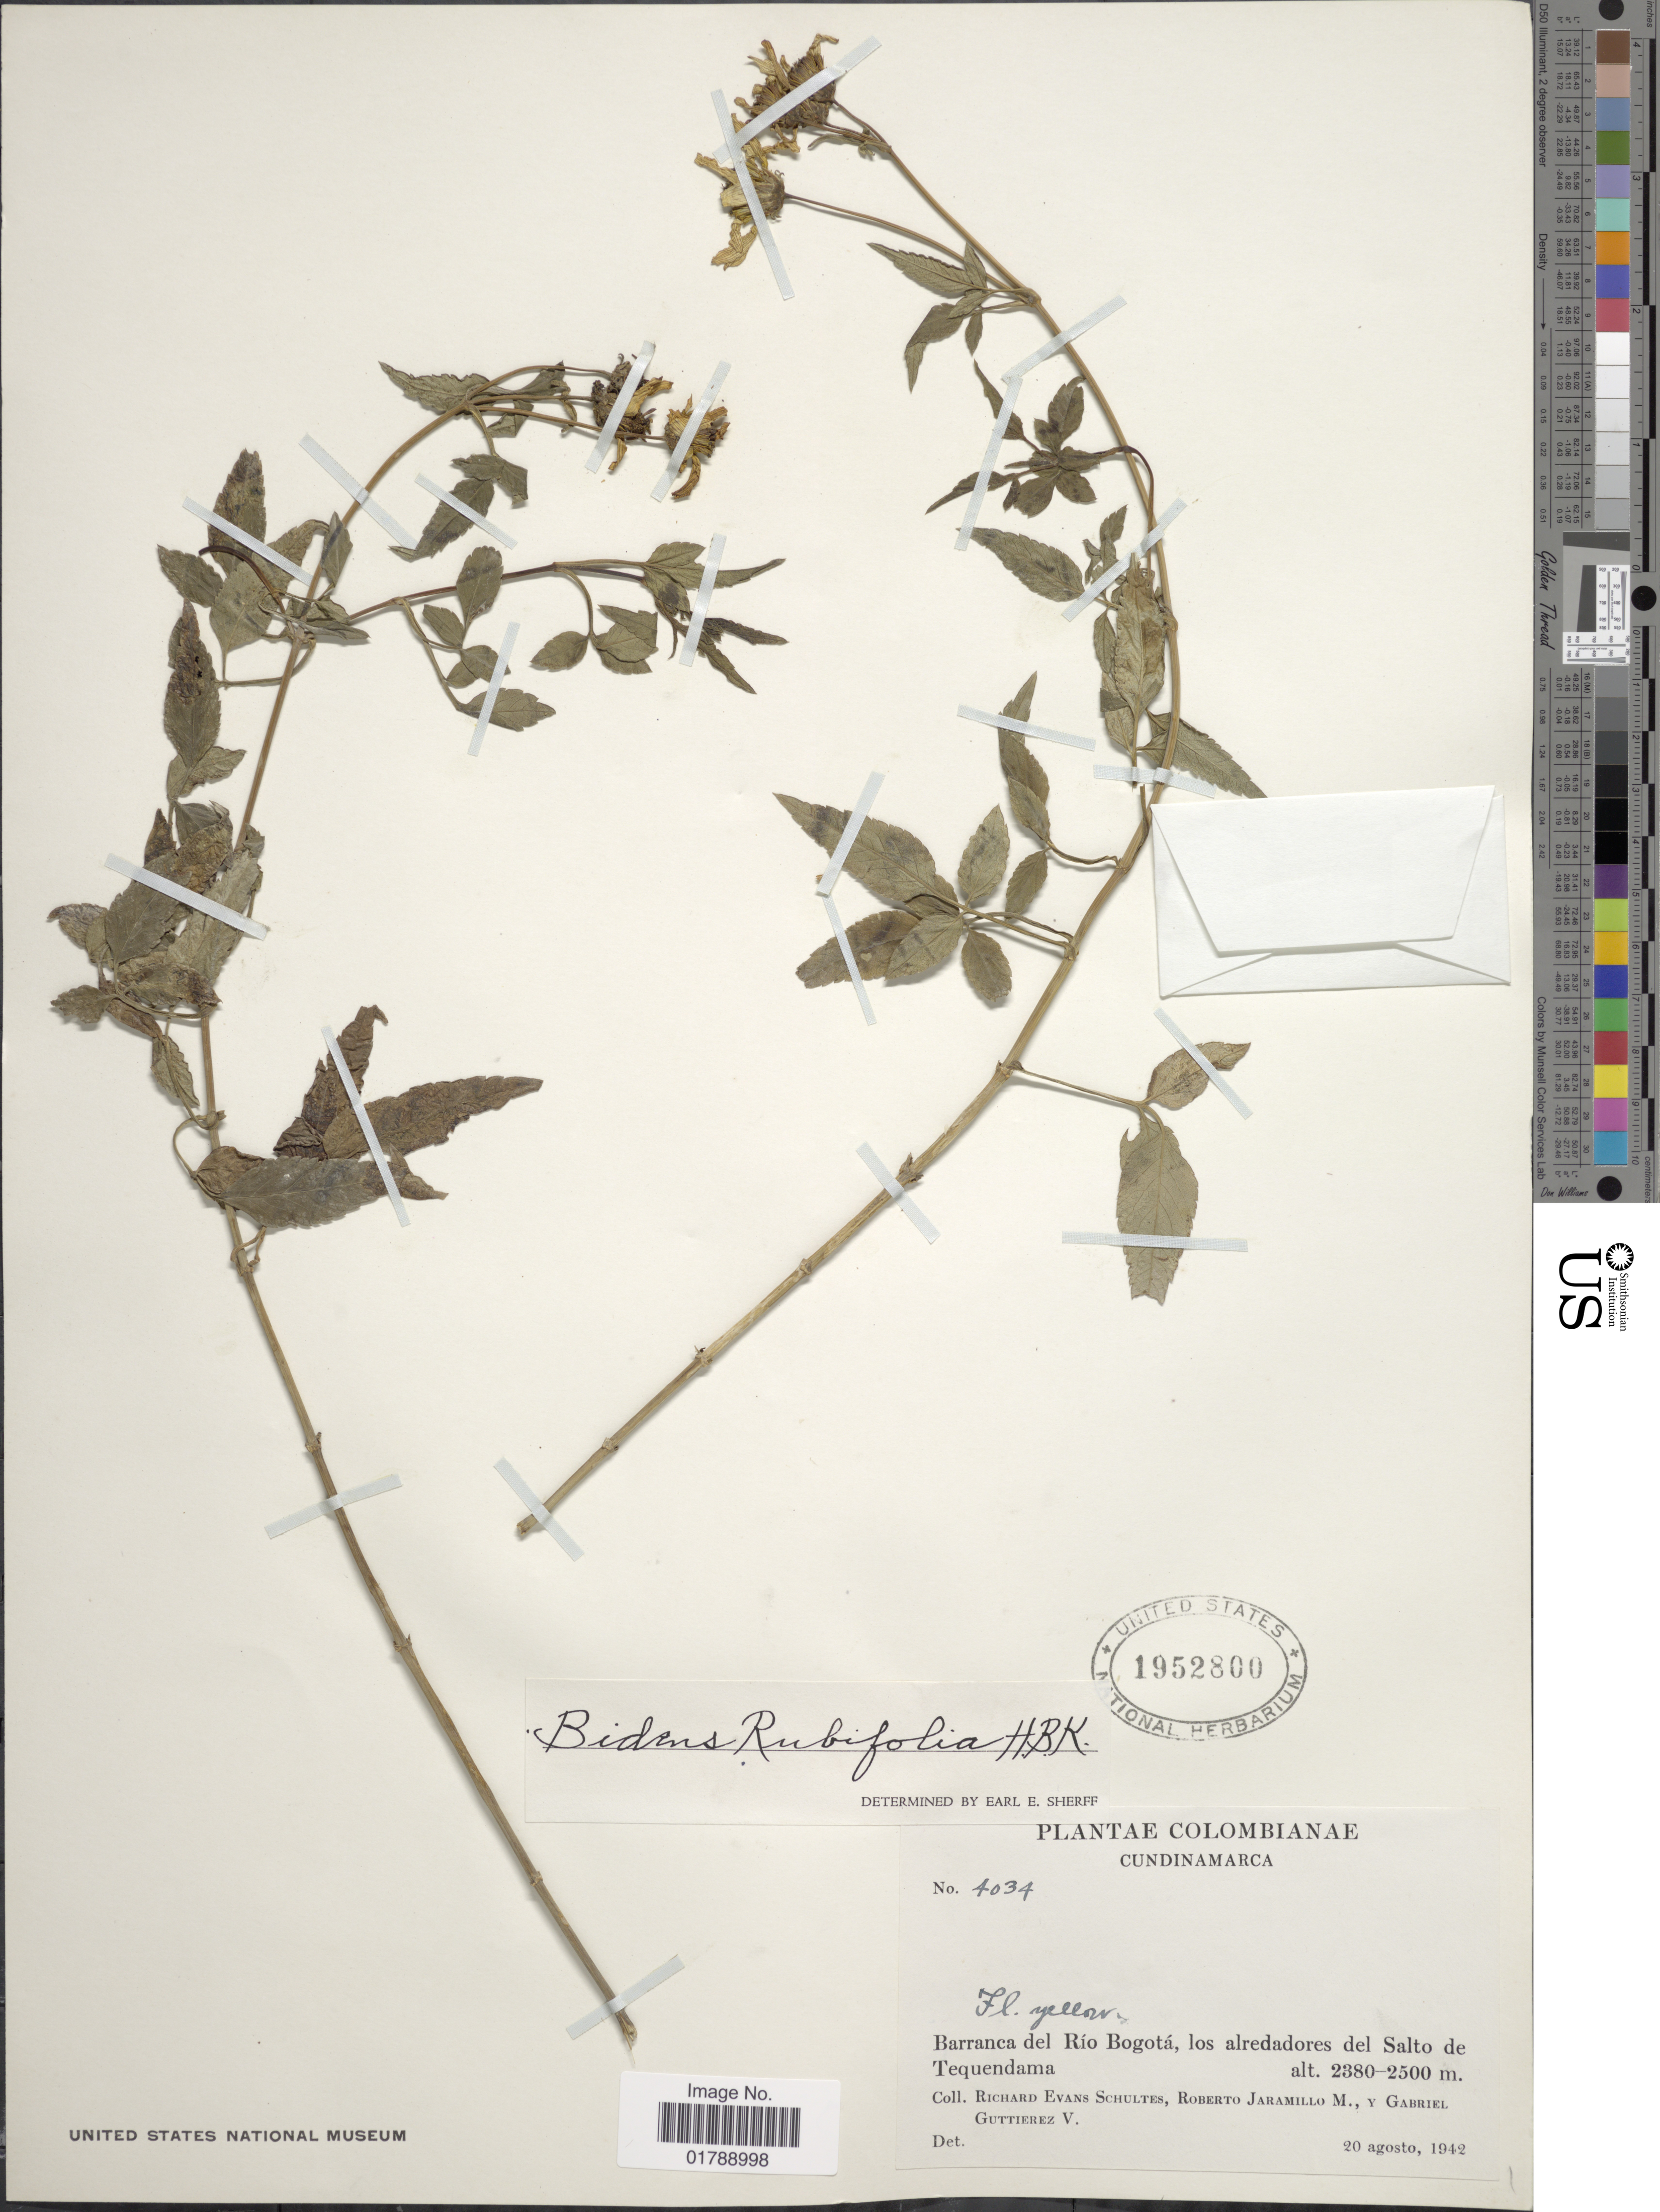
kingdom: Plantae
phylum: Tracheophyta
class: Magnoliopsida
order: Asterales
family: Asteraceae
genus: Bidens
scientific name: Bidens rubifolia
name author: Kunth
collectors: R. E. Schultes, R. Jaramillo M. & G. Guttierez V.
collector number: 4034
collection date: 1942-08-20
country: Colombia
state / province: Cundinamarca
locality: Barranca del Río Bogotá, los alrededores del Salto de Tequendama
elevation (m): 2380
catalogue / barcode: US 1952800